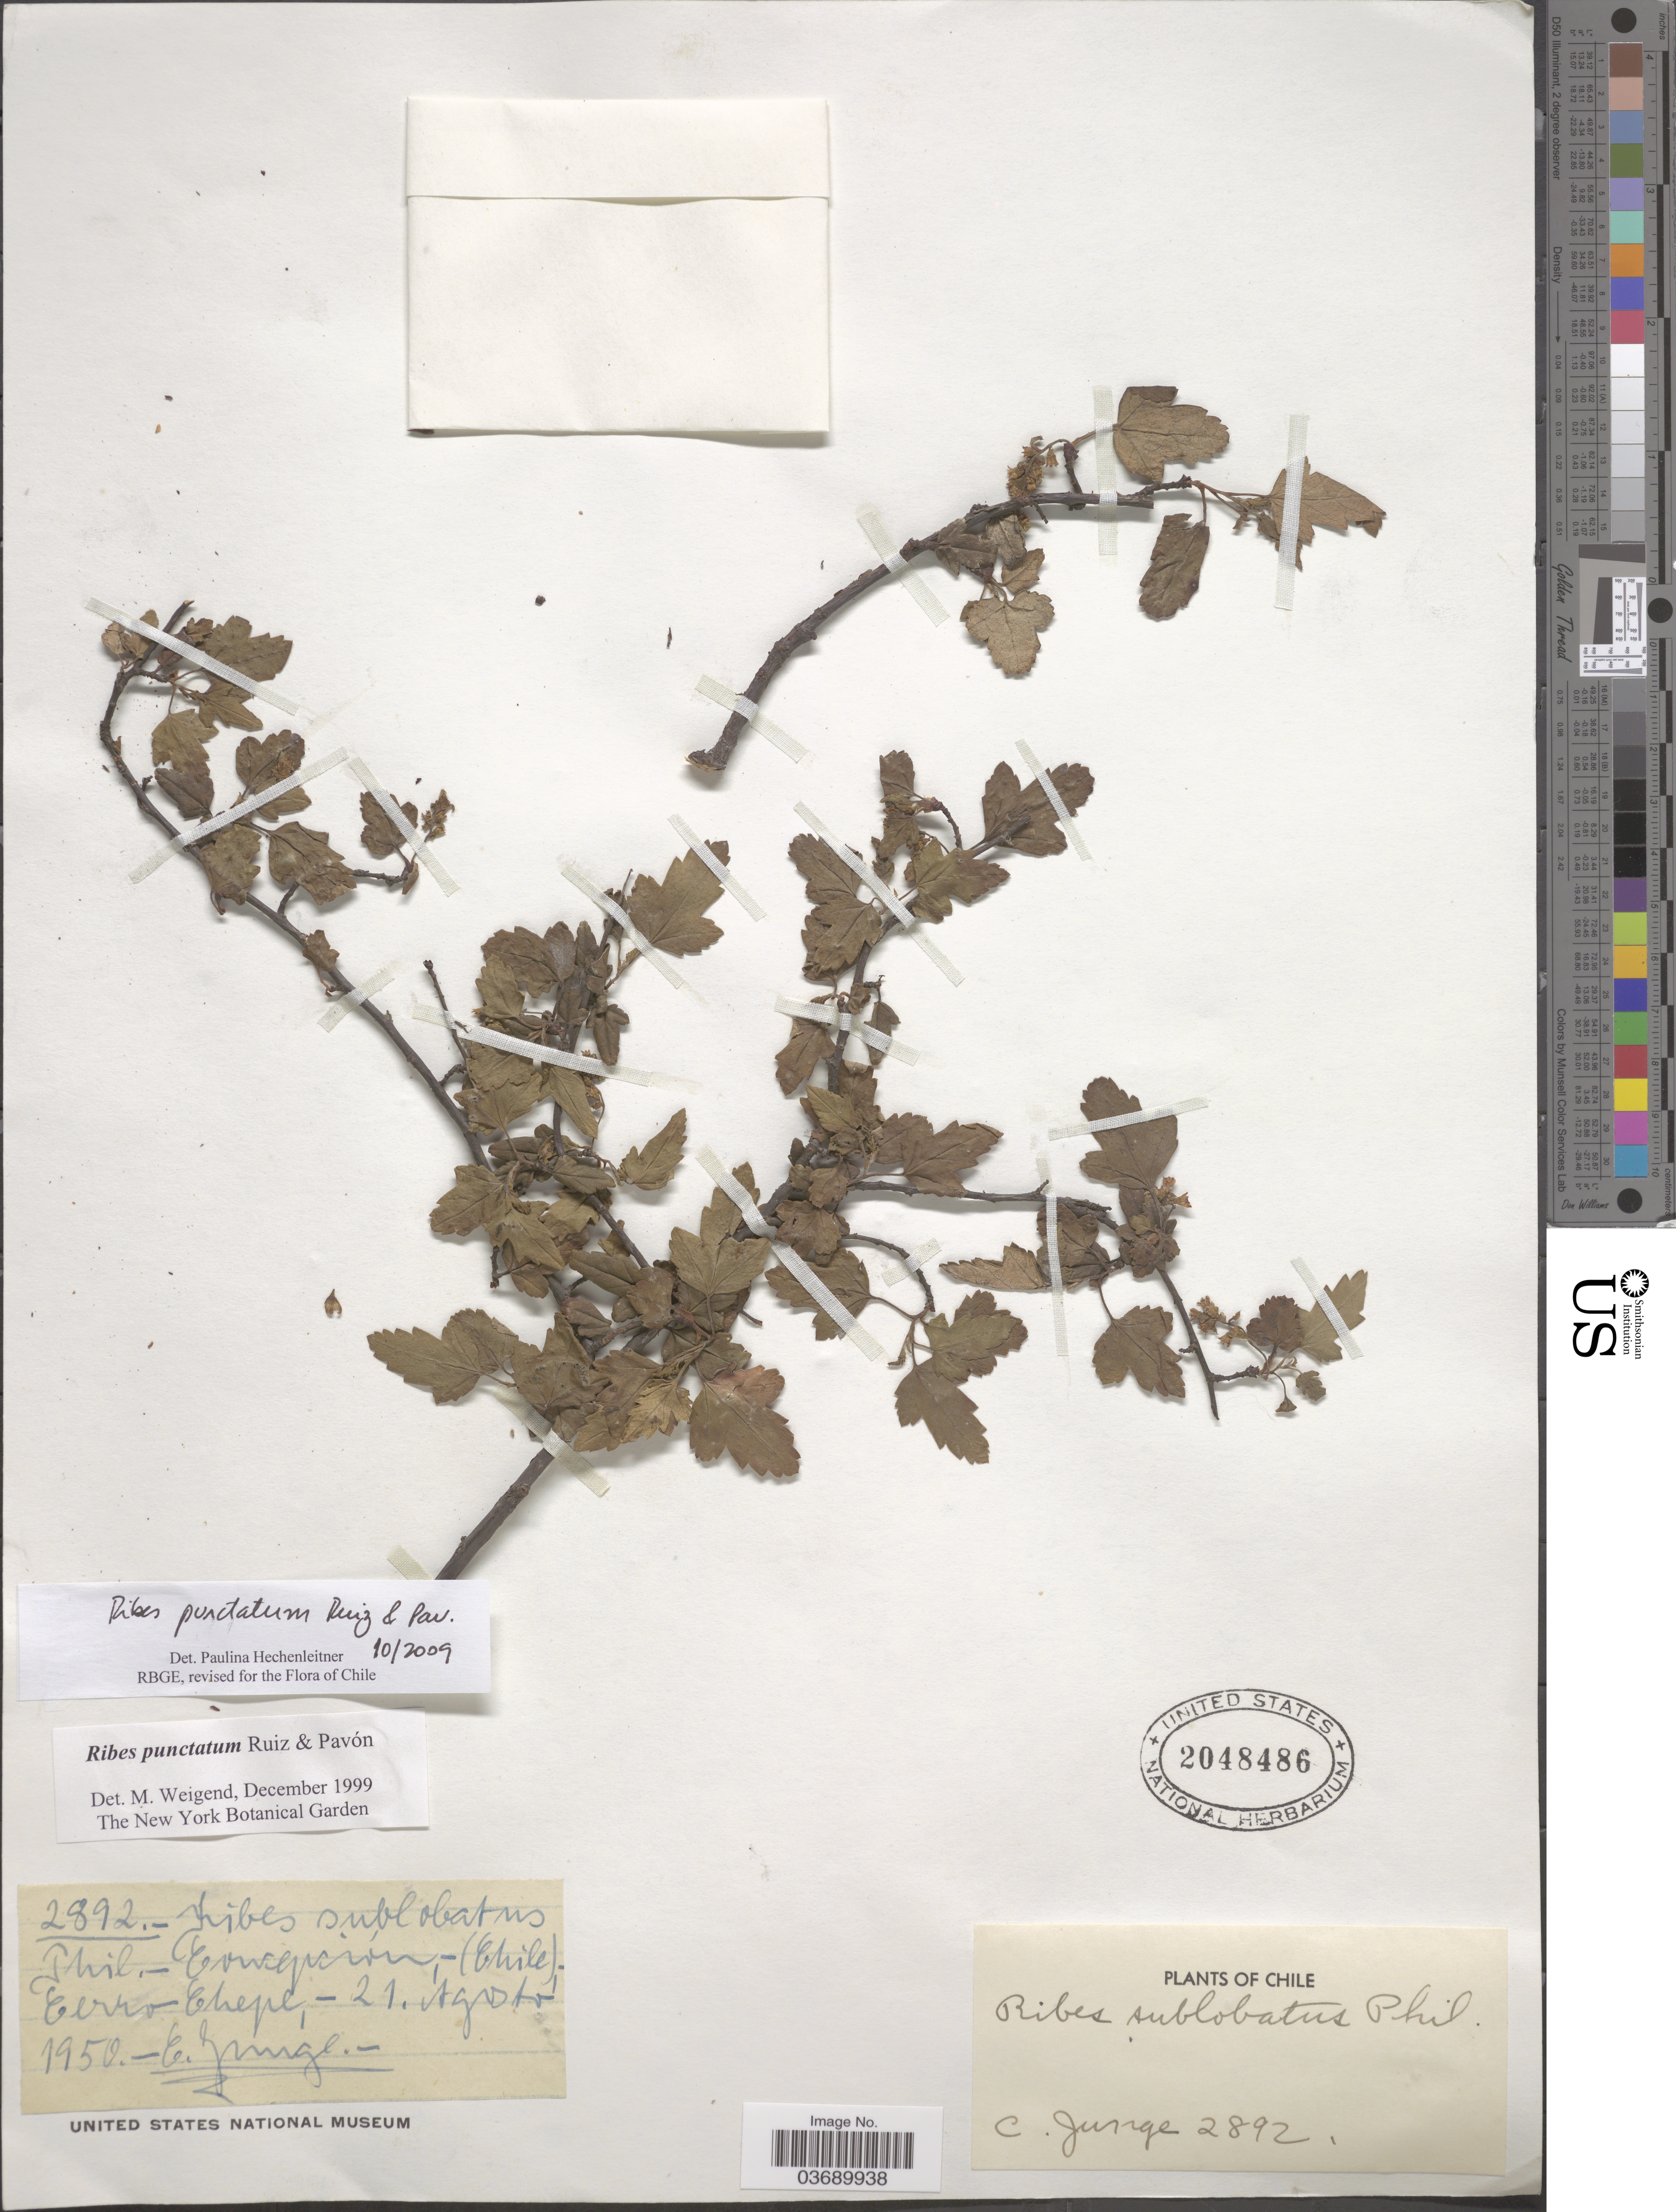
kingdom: Plantae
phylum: Tracheophyta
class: Magnoliopsida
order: Saxifragales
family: Grossulariaceae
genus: Ribes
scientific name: Ribes punctatum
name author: Ruiz & Pav.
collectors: C. Junge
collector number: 2892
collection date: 1950-08-21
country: Chile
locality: Concepción. Cerro Chepe.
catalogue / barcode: US 2048486